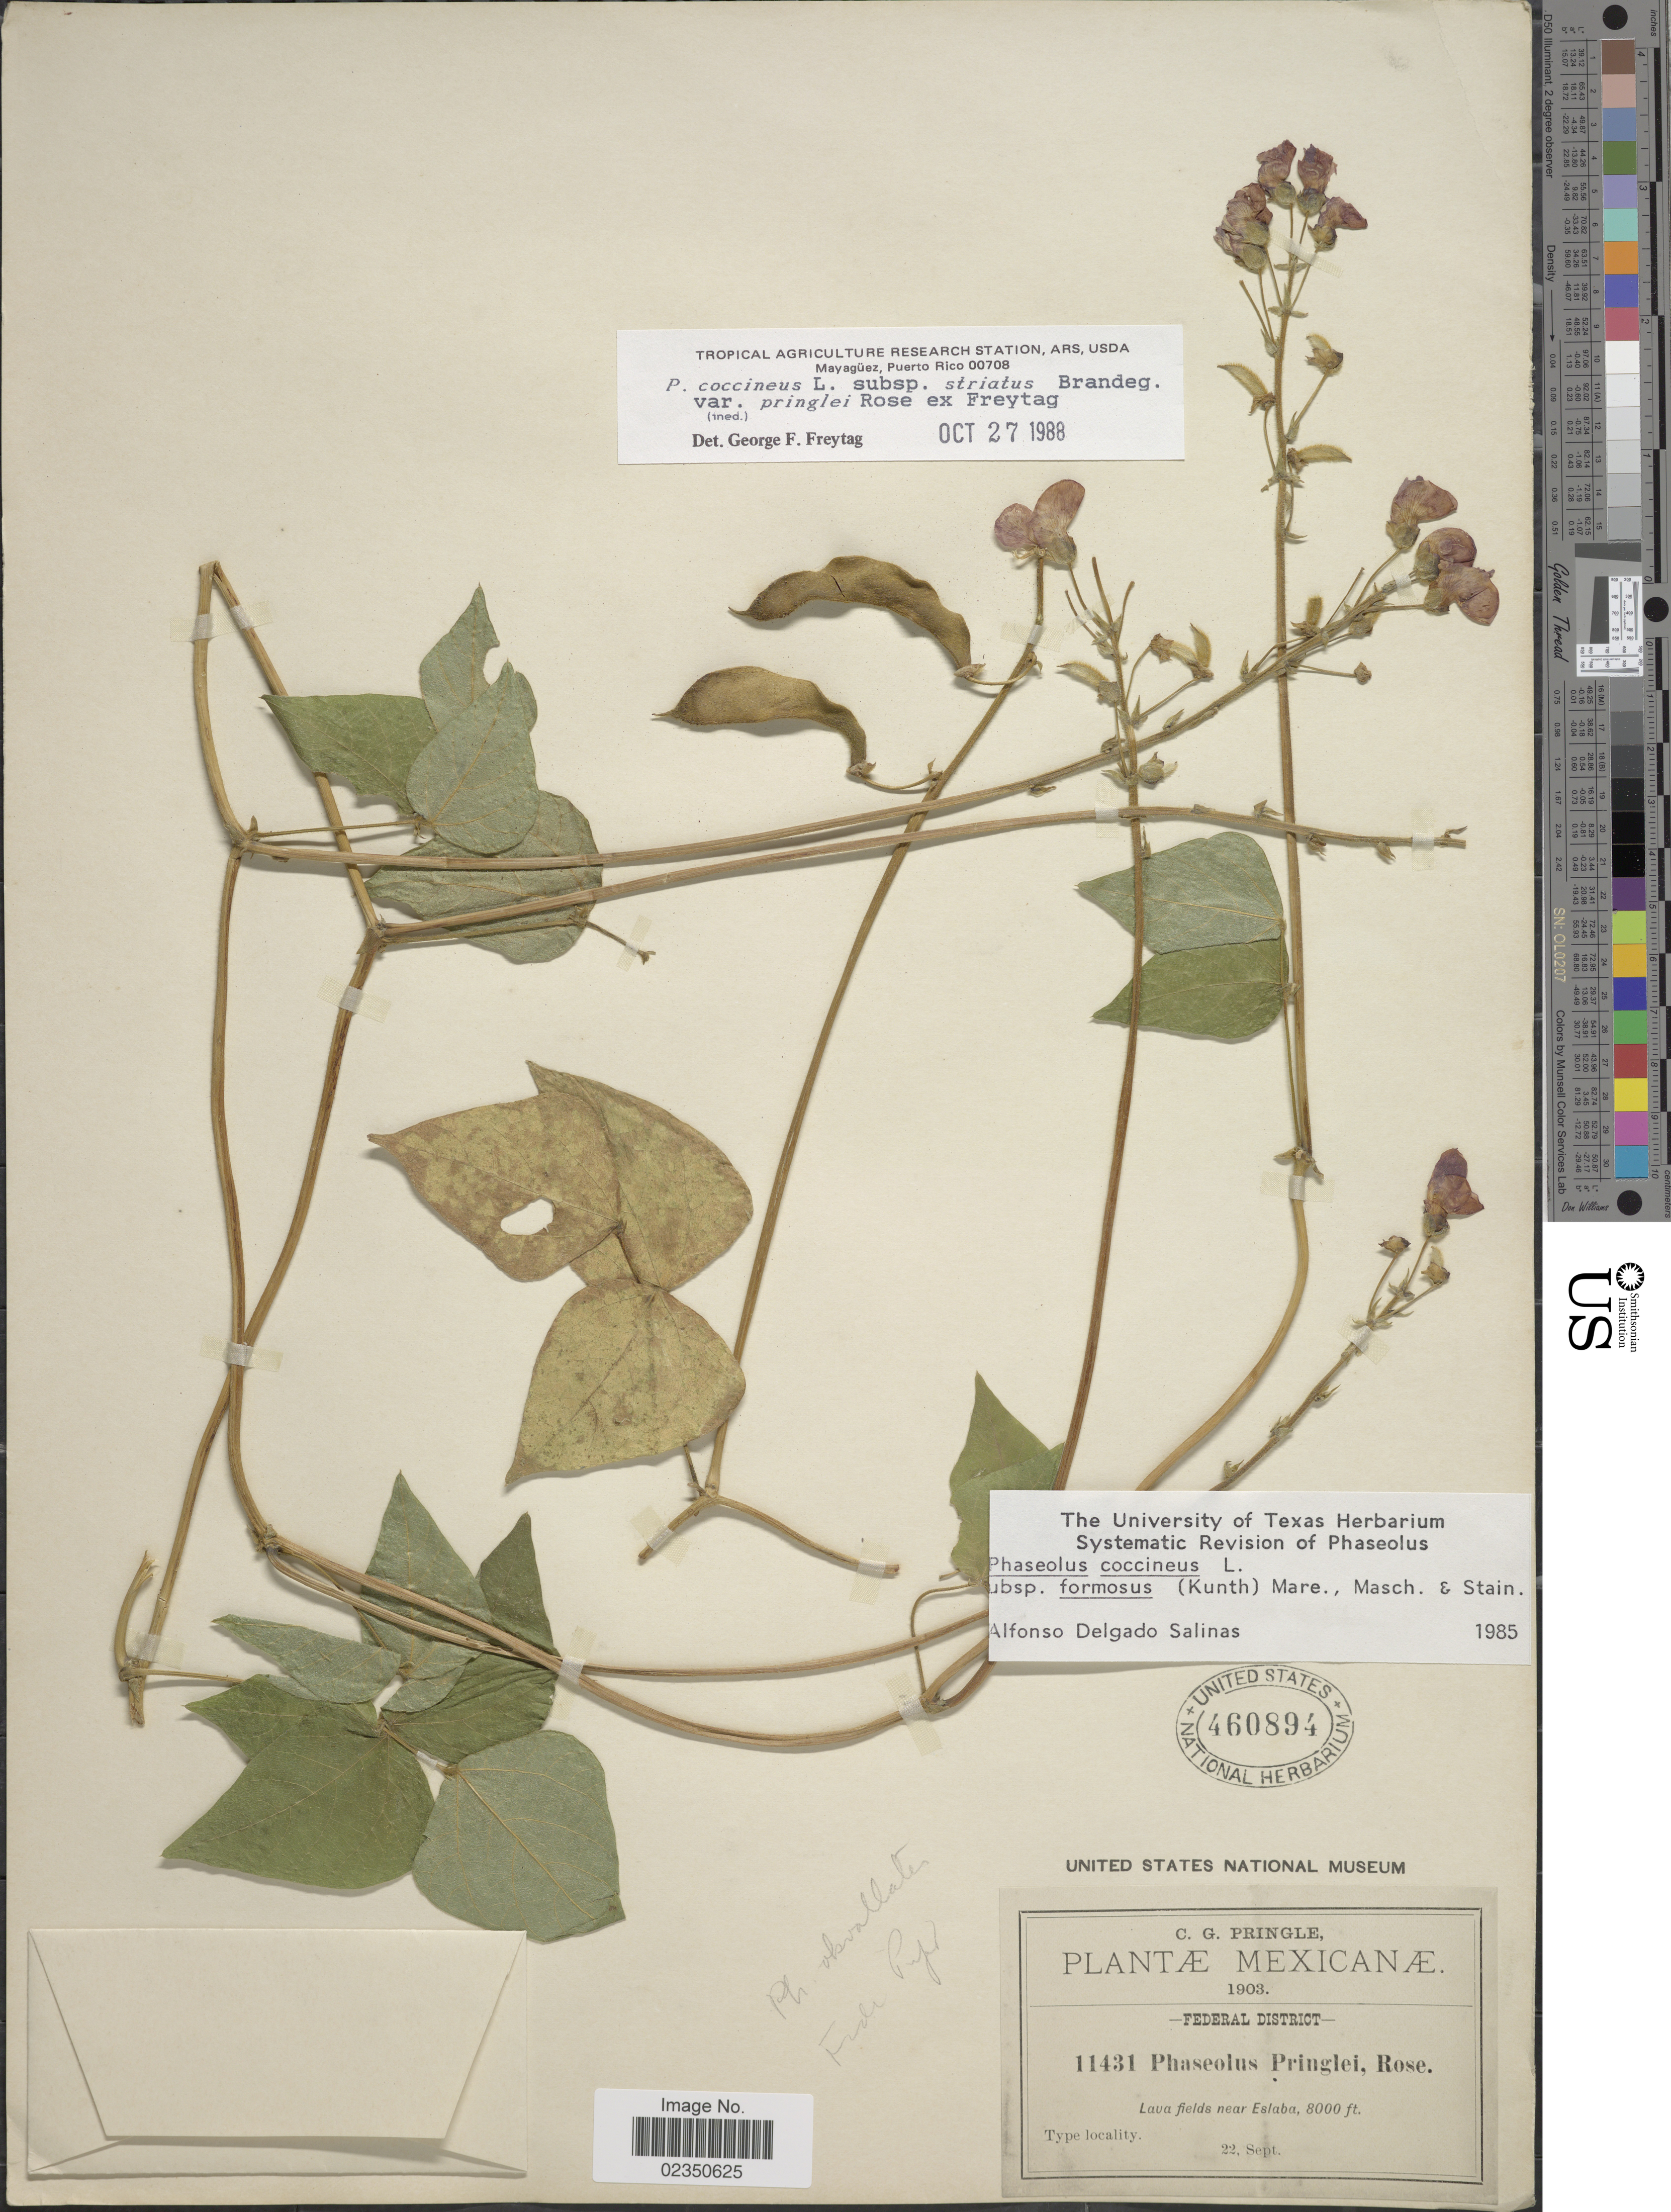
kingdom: Plantae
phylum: Tracheophyta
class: Magnoliopsida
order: Fabales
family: Fabaceae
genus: Phaseolus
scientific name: Phaseolus coccineus var. pringlei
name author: Rose ex Freytag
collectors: C. G. Pringle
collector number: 11431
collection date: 1903-09-22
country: Mexico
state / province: Distrito Federal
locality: Lava fields near Eslaba.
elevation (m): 2438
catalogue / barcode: US 460894